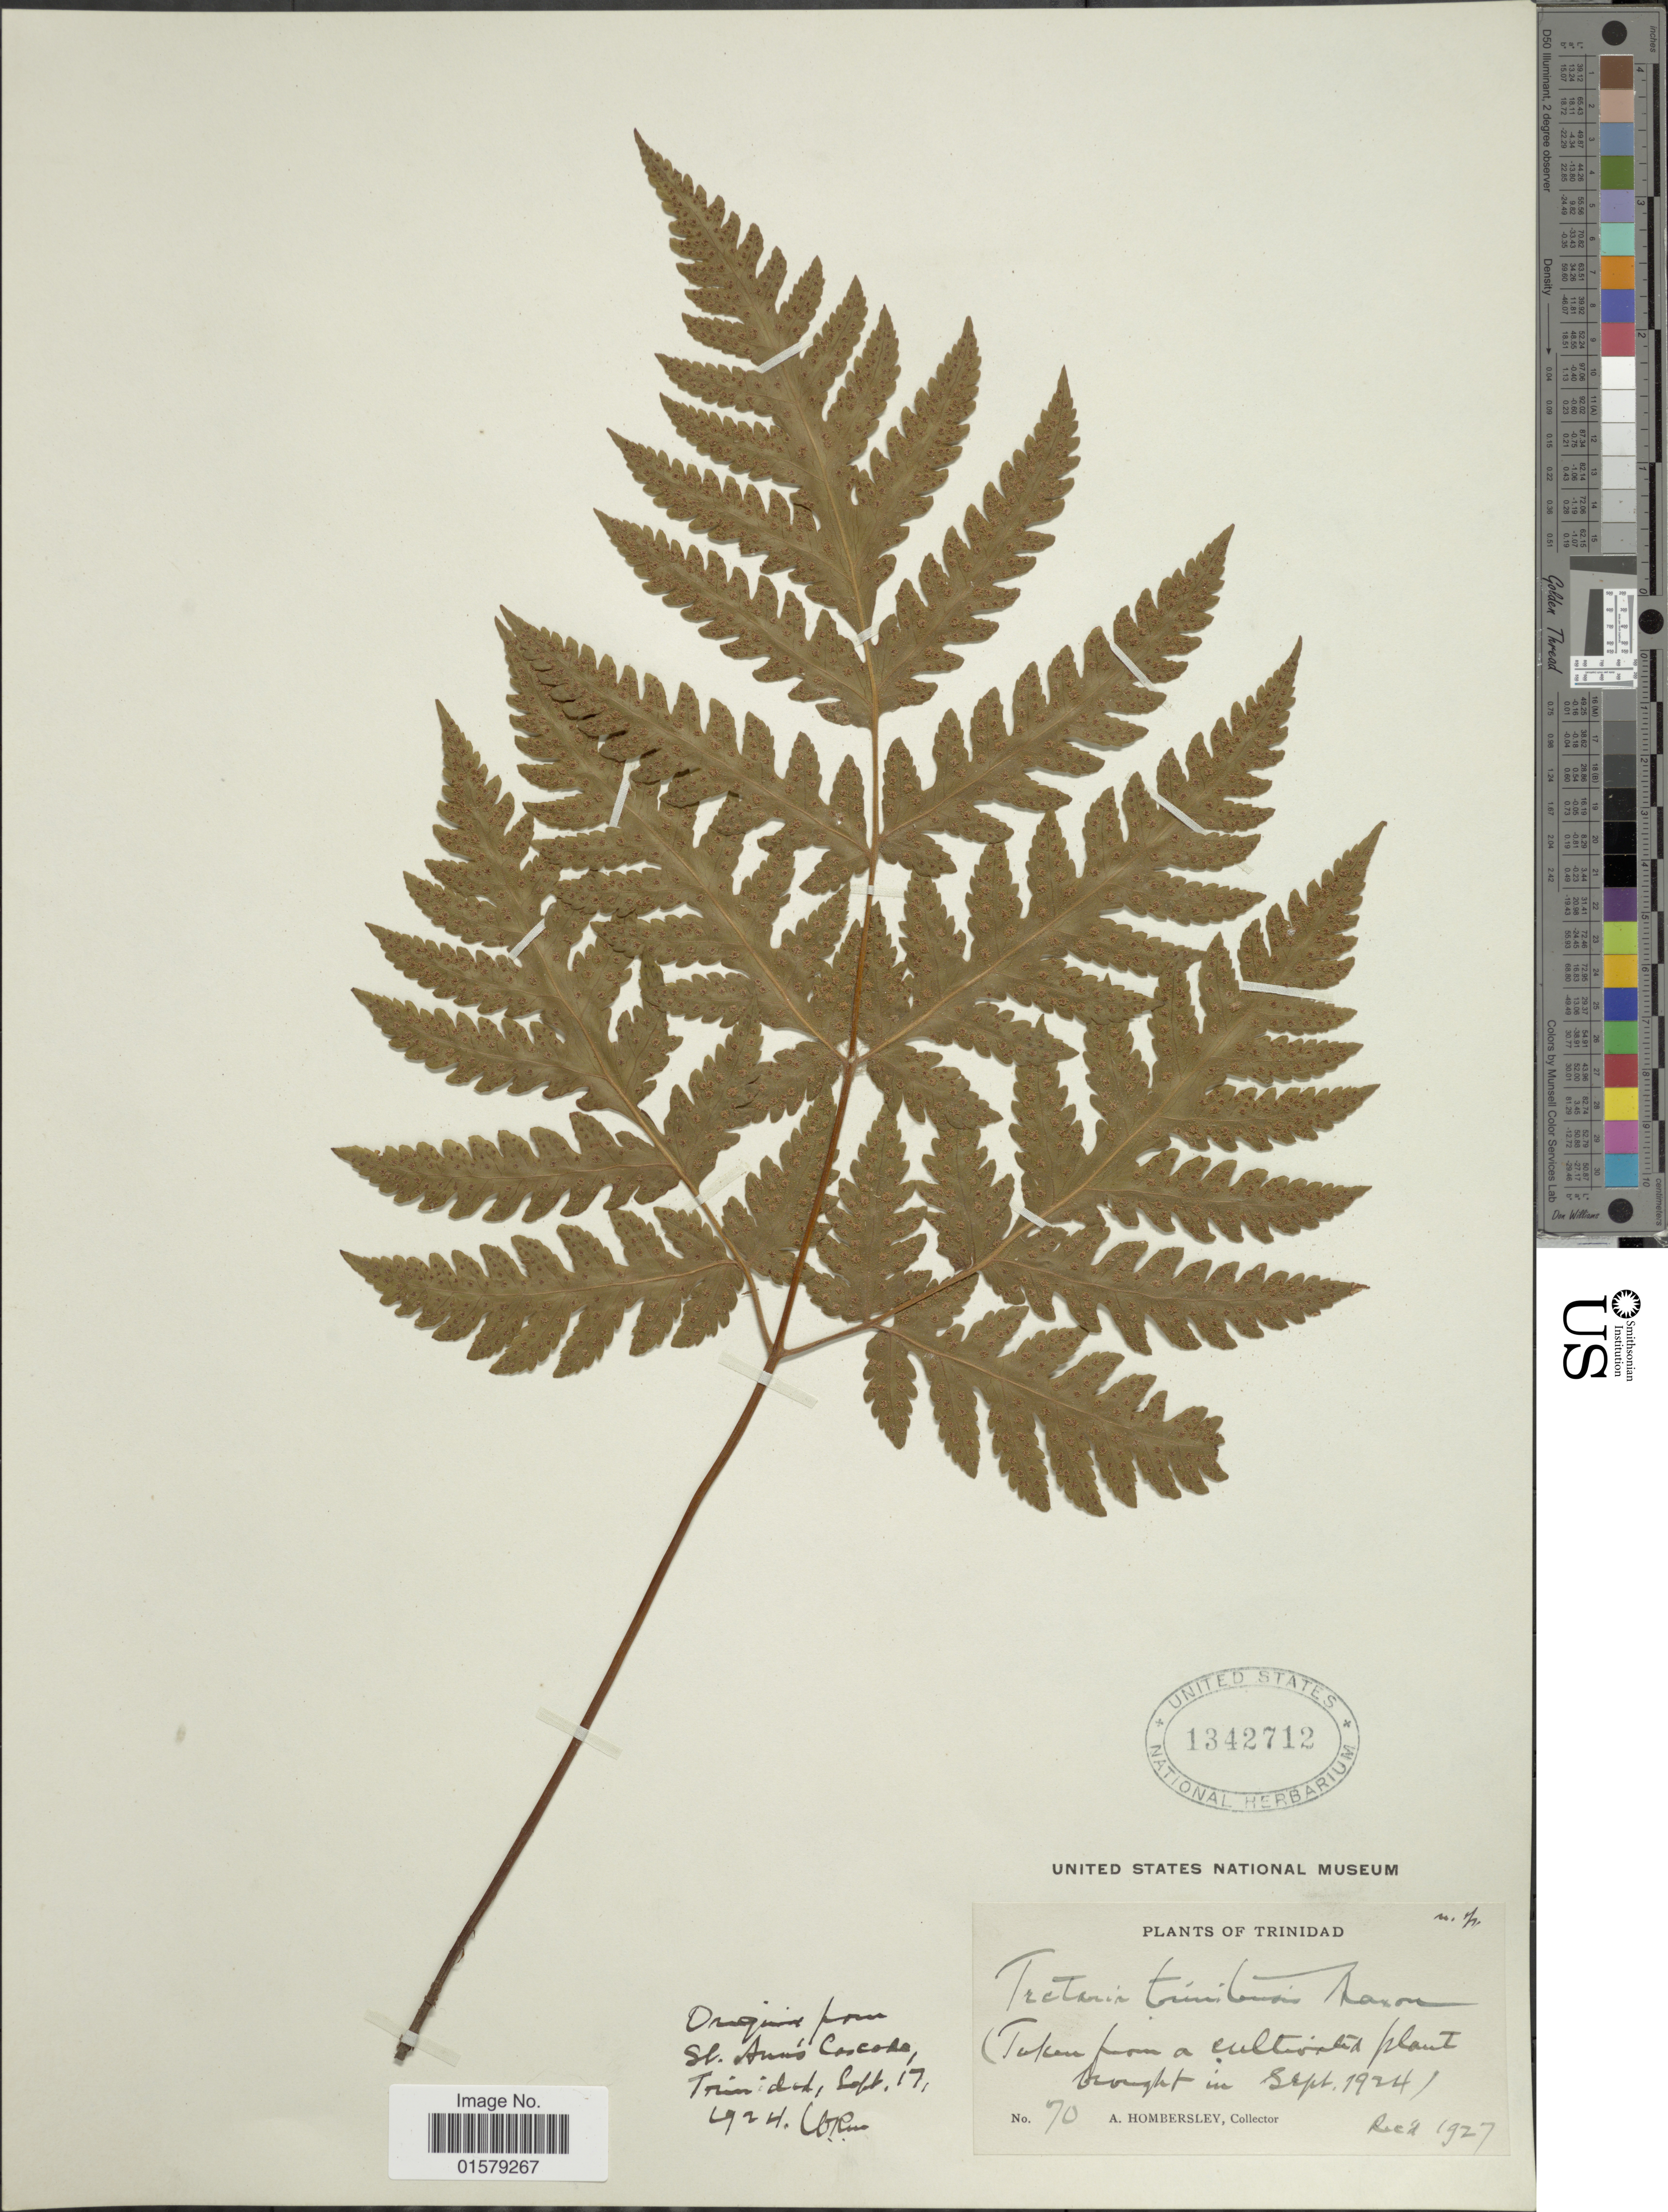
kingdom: Plantae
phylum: Tracheophyta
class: Polypodiopsida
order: Polypodiales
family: Tectariaceae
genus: Tectaria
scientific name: Tectaria trinitensis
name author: Maxon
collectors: A. Hombersley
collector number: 70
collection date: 1924-09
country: Trinidad and Tobago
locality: Trinidad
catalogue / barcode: US 1342712